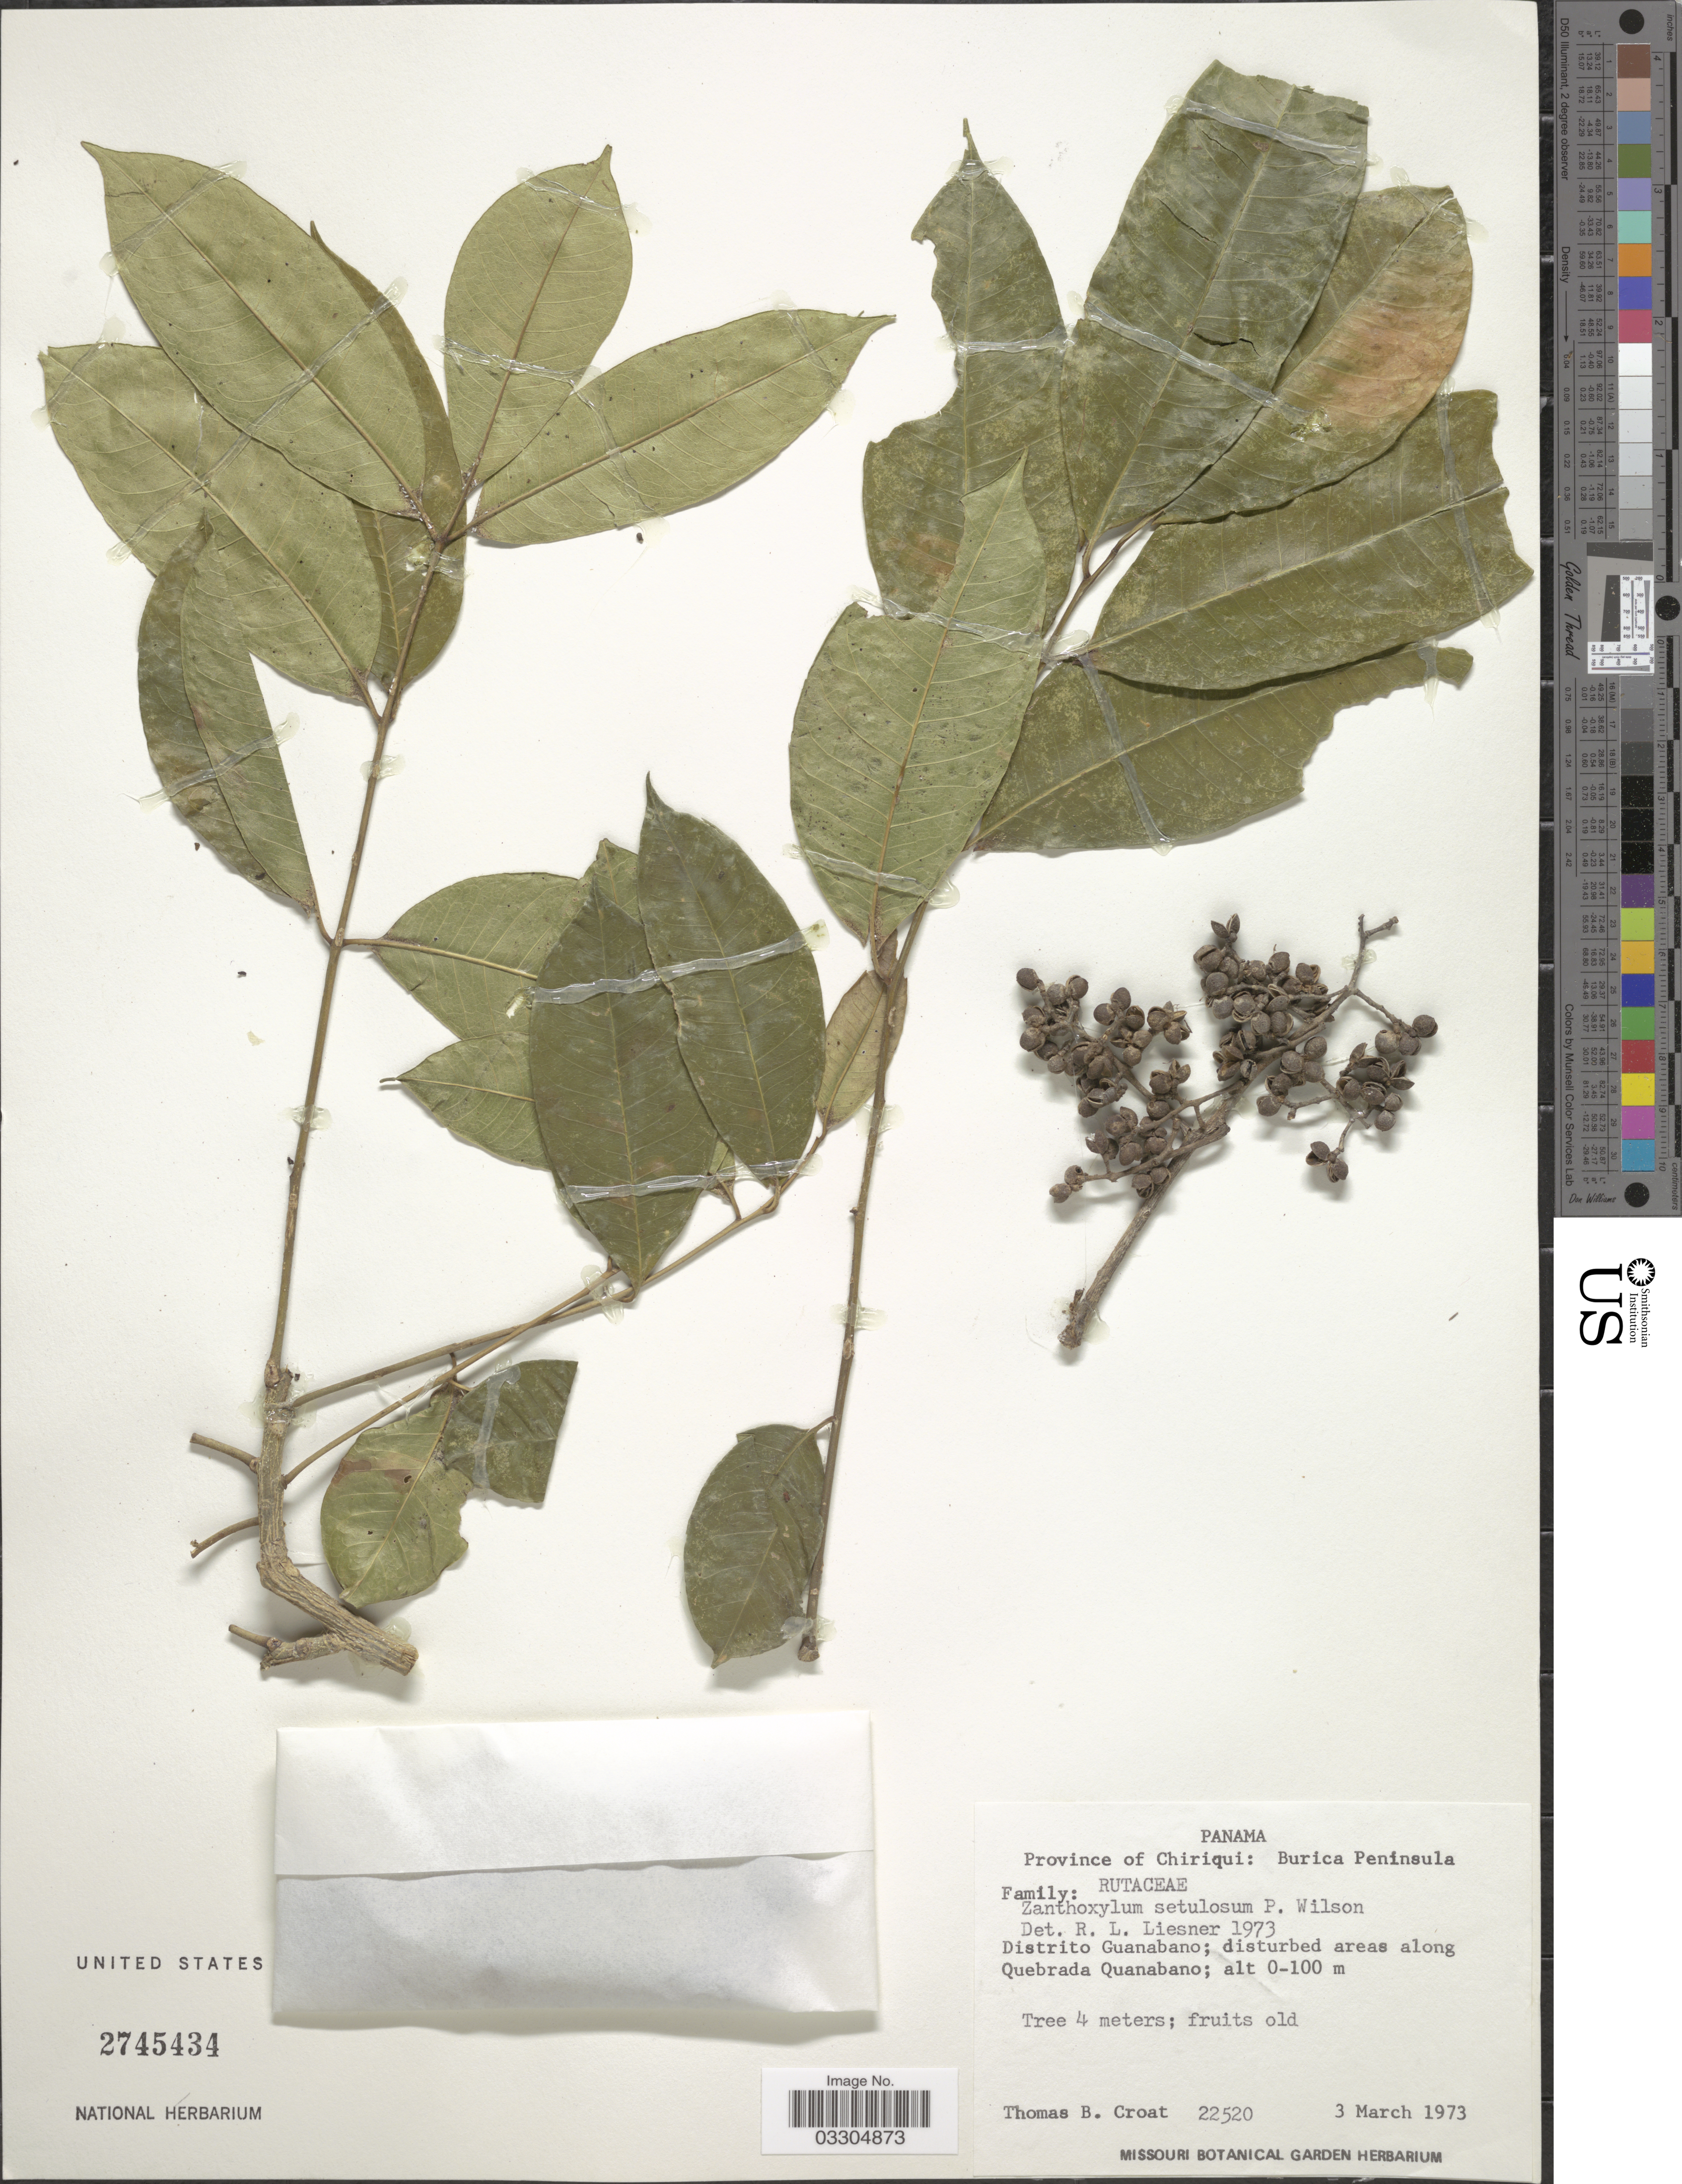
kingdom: Plantae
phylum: Tracheophyta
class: Magnoliopsida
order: Sapindales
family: Rutaceae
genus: Zanthoxylum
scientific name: Zanthoxylum panamense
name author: P. Wilson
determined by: Londoño-Echeverri, Y.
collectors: T. B. Croat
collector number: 22520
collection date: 1973-03-03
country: Panama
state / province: Chiriqui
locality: Burica Peninsula. Distrito Guanabano; disturbed areas along Quebrada Quanabano.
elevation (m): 0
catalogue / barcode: US 2745434